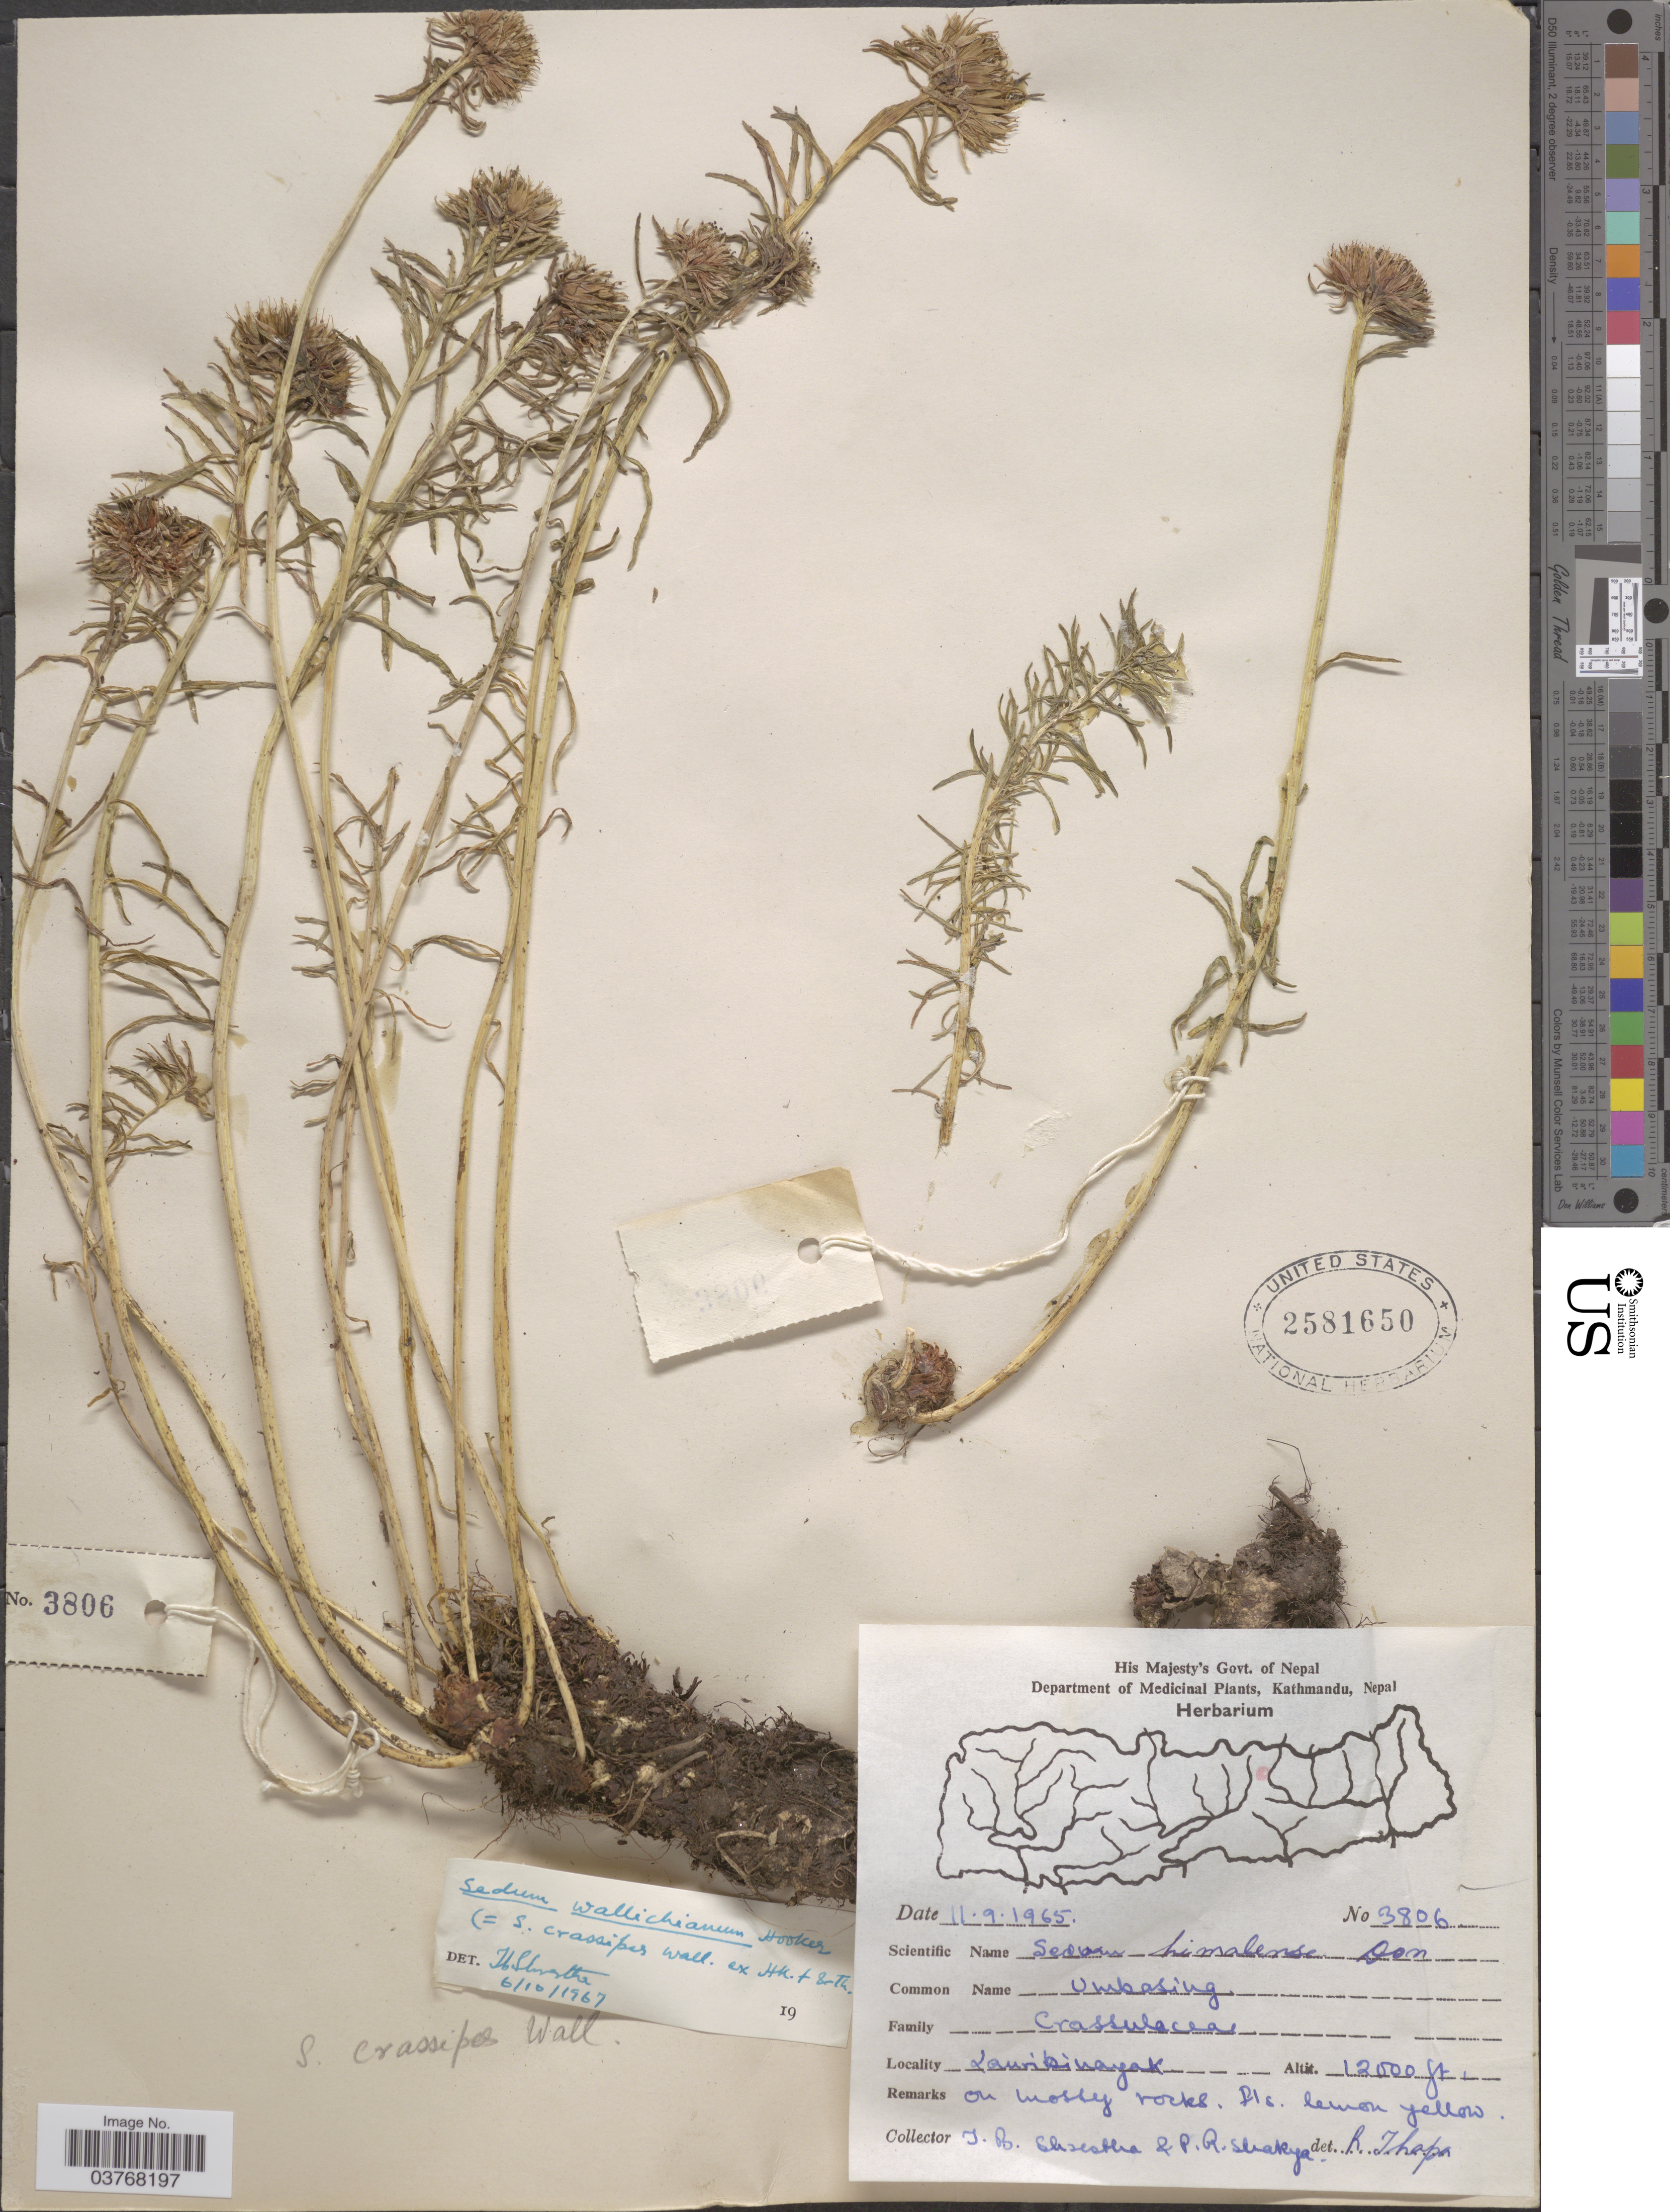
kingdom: Plantae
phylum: Tracheophyta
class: Magnoliopsida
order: Saxifragales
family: Crassulaceae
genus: Rhodiola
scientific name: Rhodiola wallichiana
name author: (Hook.) S.H. Fu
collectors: T. B. Shrestha & P. Shakya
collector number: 3806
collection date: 1965-09-11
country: Nepal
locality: Lauribinayak.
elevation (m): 3658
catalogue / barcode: US 2581650